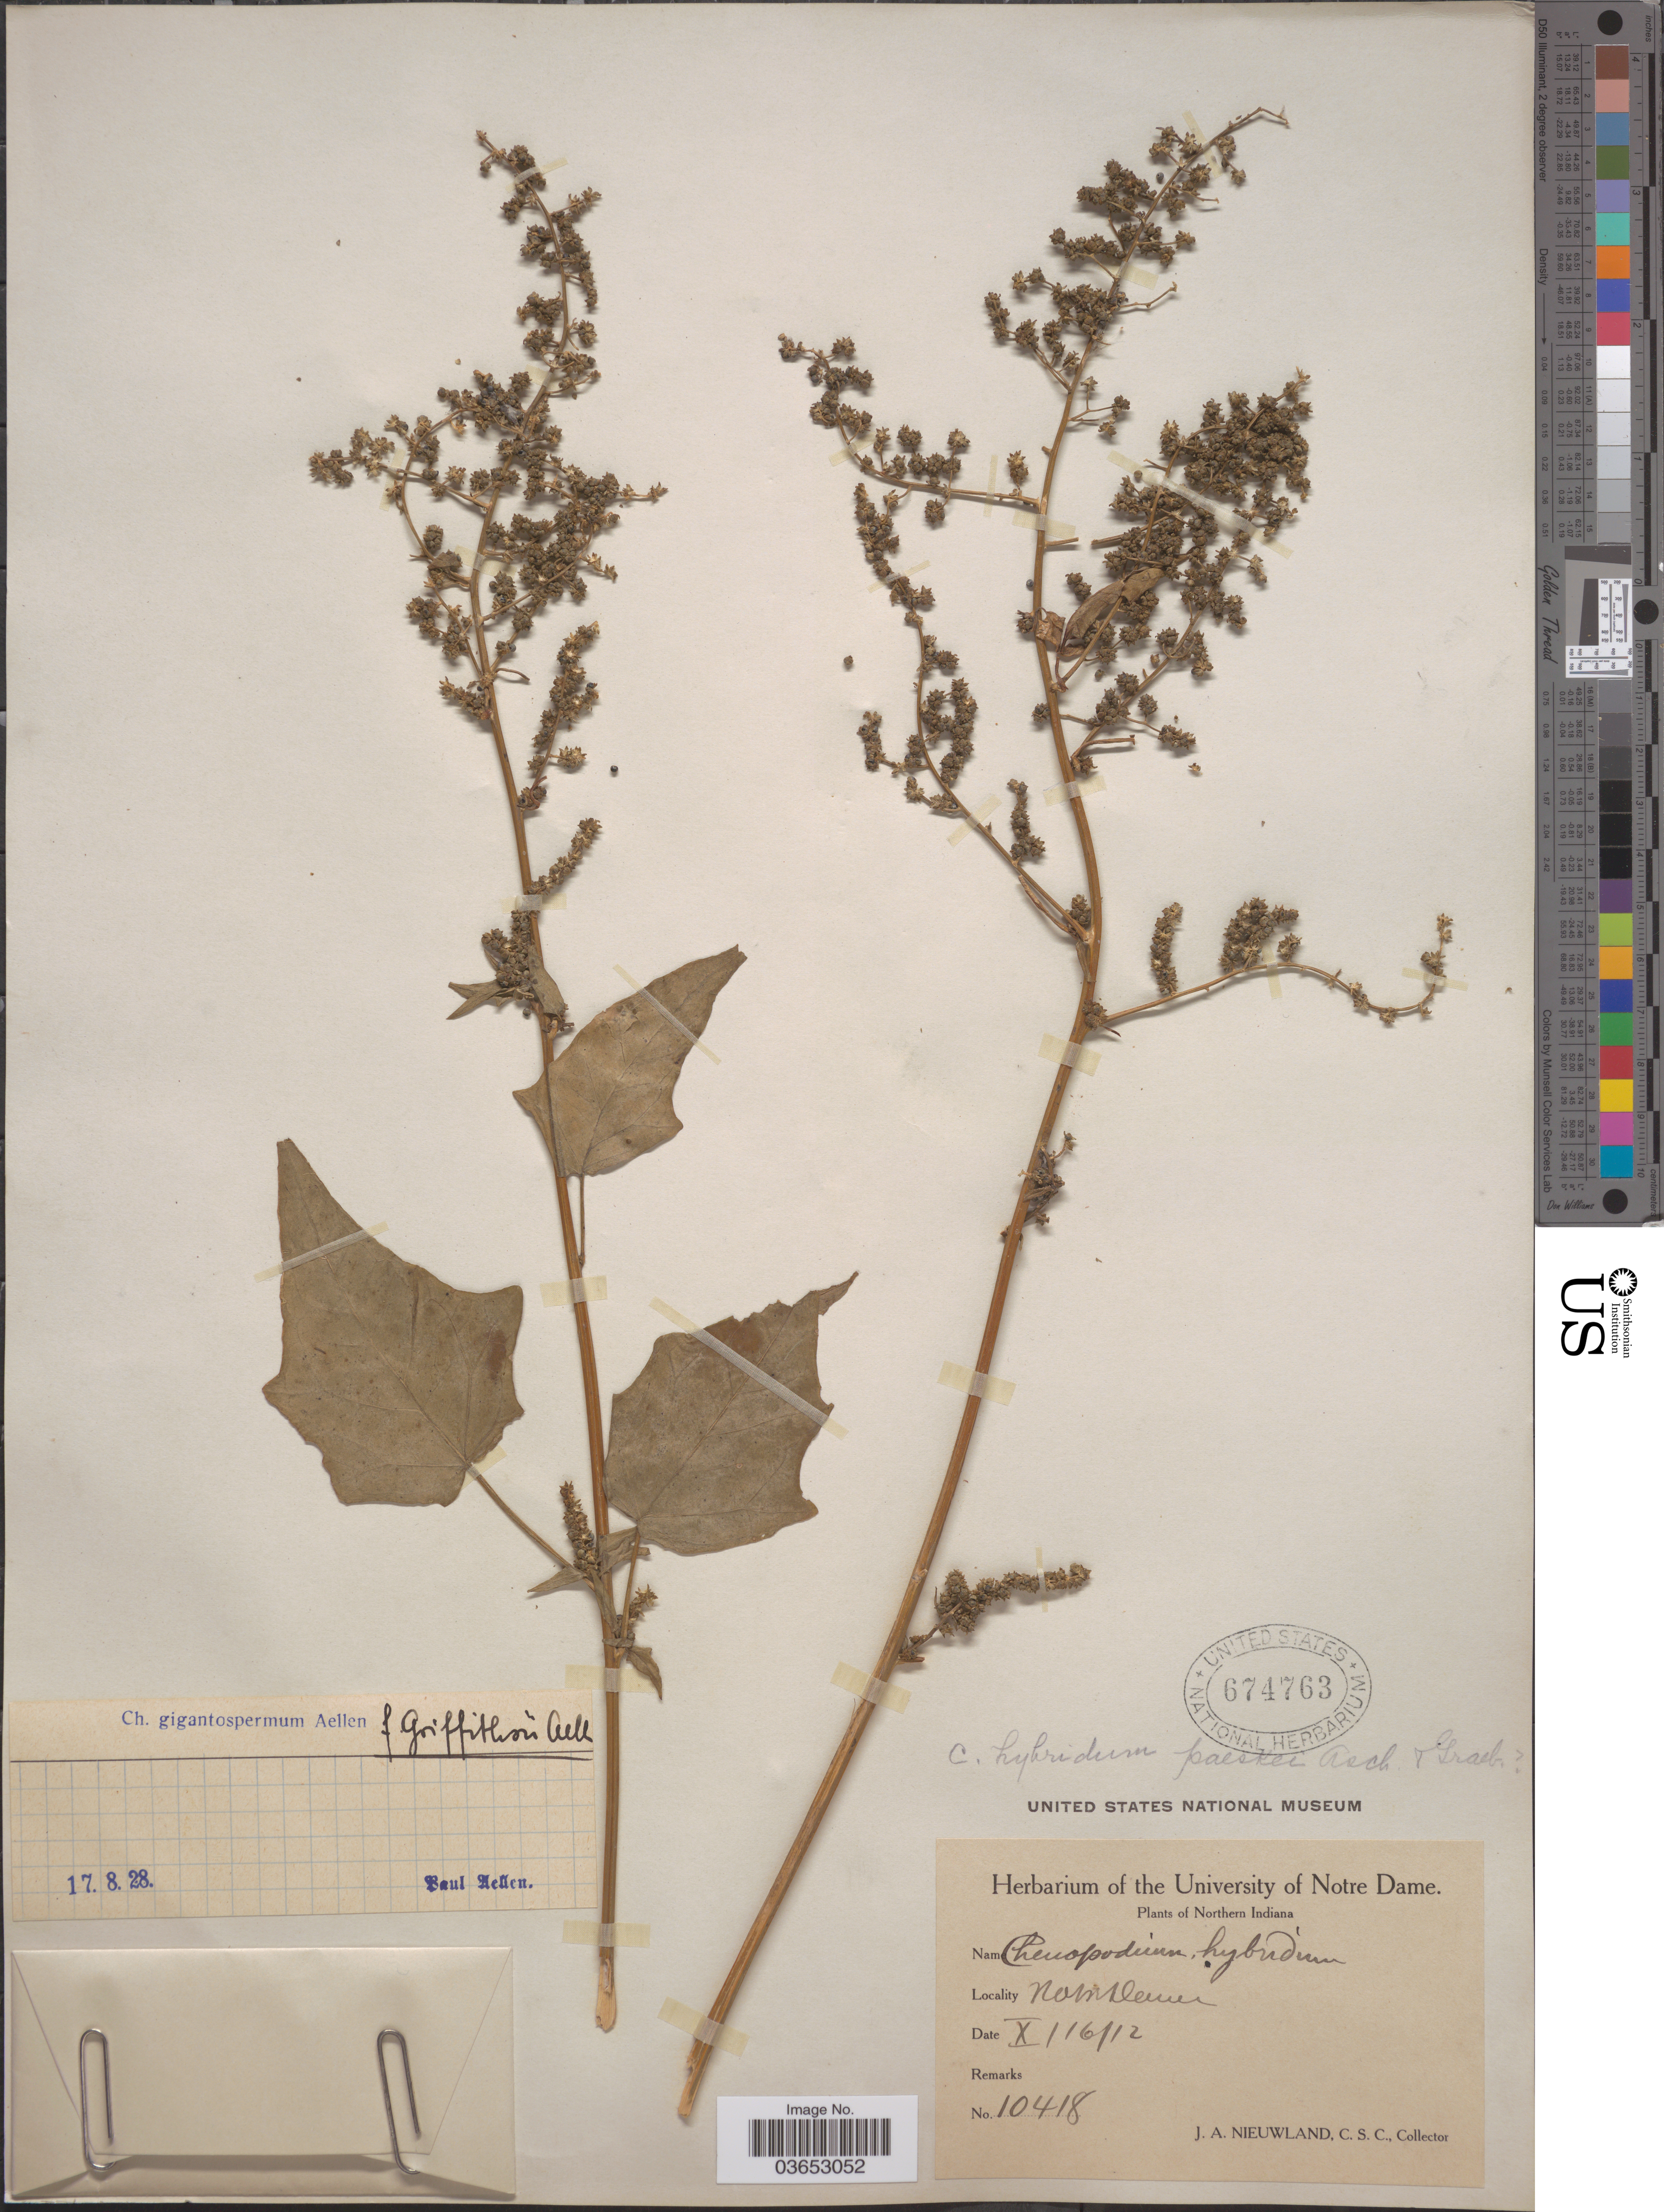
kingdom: Plantae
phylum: Tracheophyta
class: Magnoliopsida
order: Caryophyllales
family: Amaranthaceae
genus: Chenopodium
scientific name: Chenopodium gigantospermum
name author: Aellen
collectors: J. A. Nieuwland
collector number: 10418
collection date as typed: Transcribed d/m/y: 16/10/12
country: United States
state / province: Indiana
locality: Northern Indiana. Notre Dame.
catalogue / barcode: US 674763